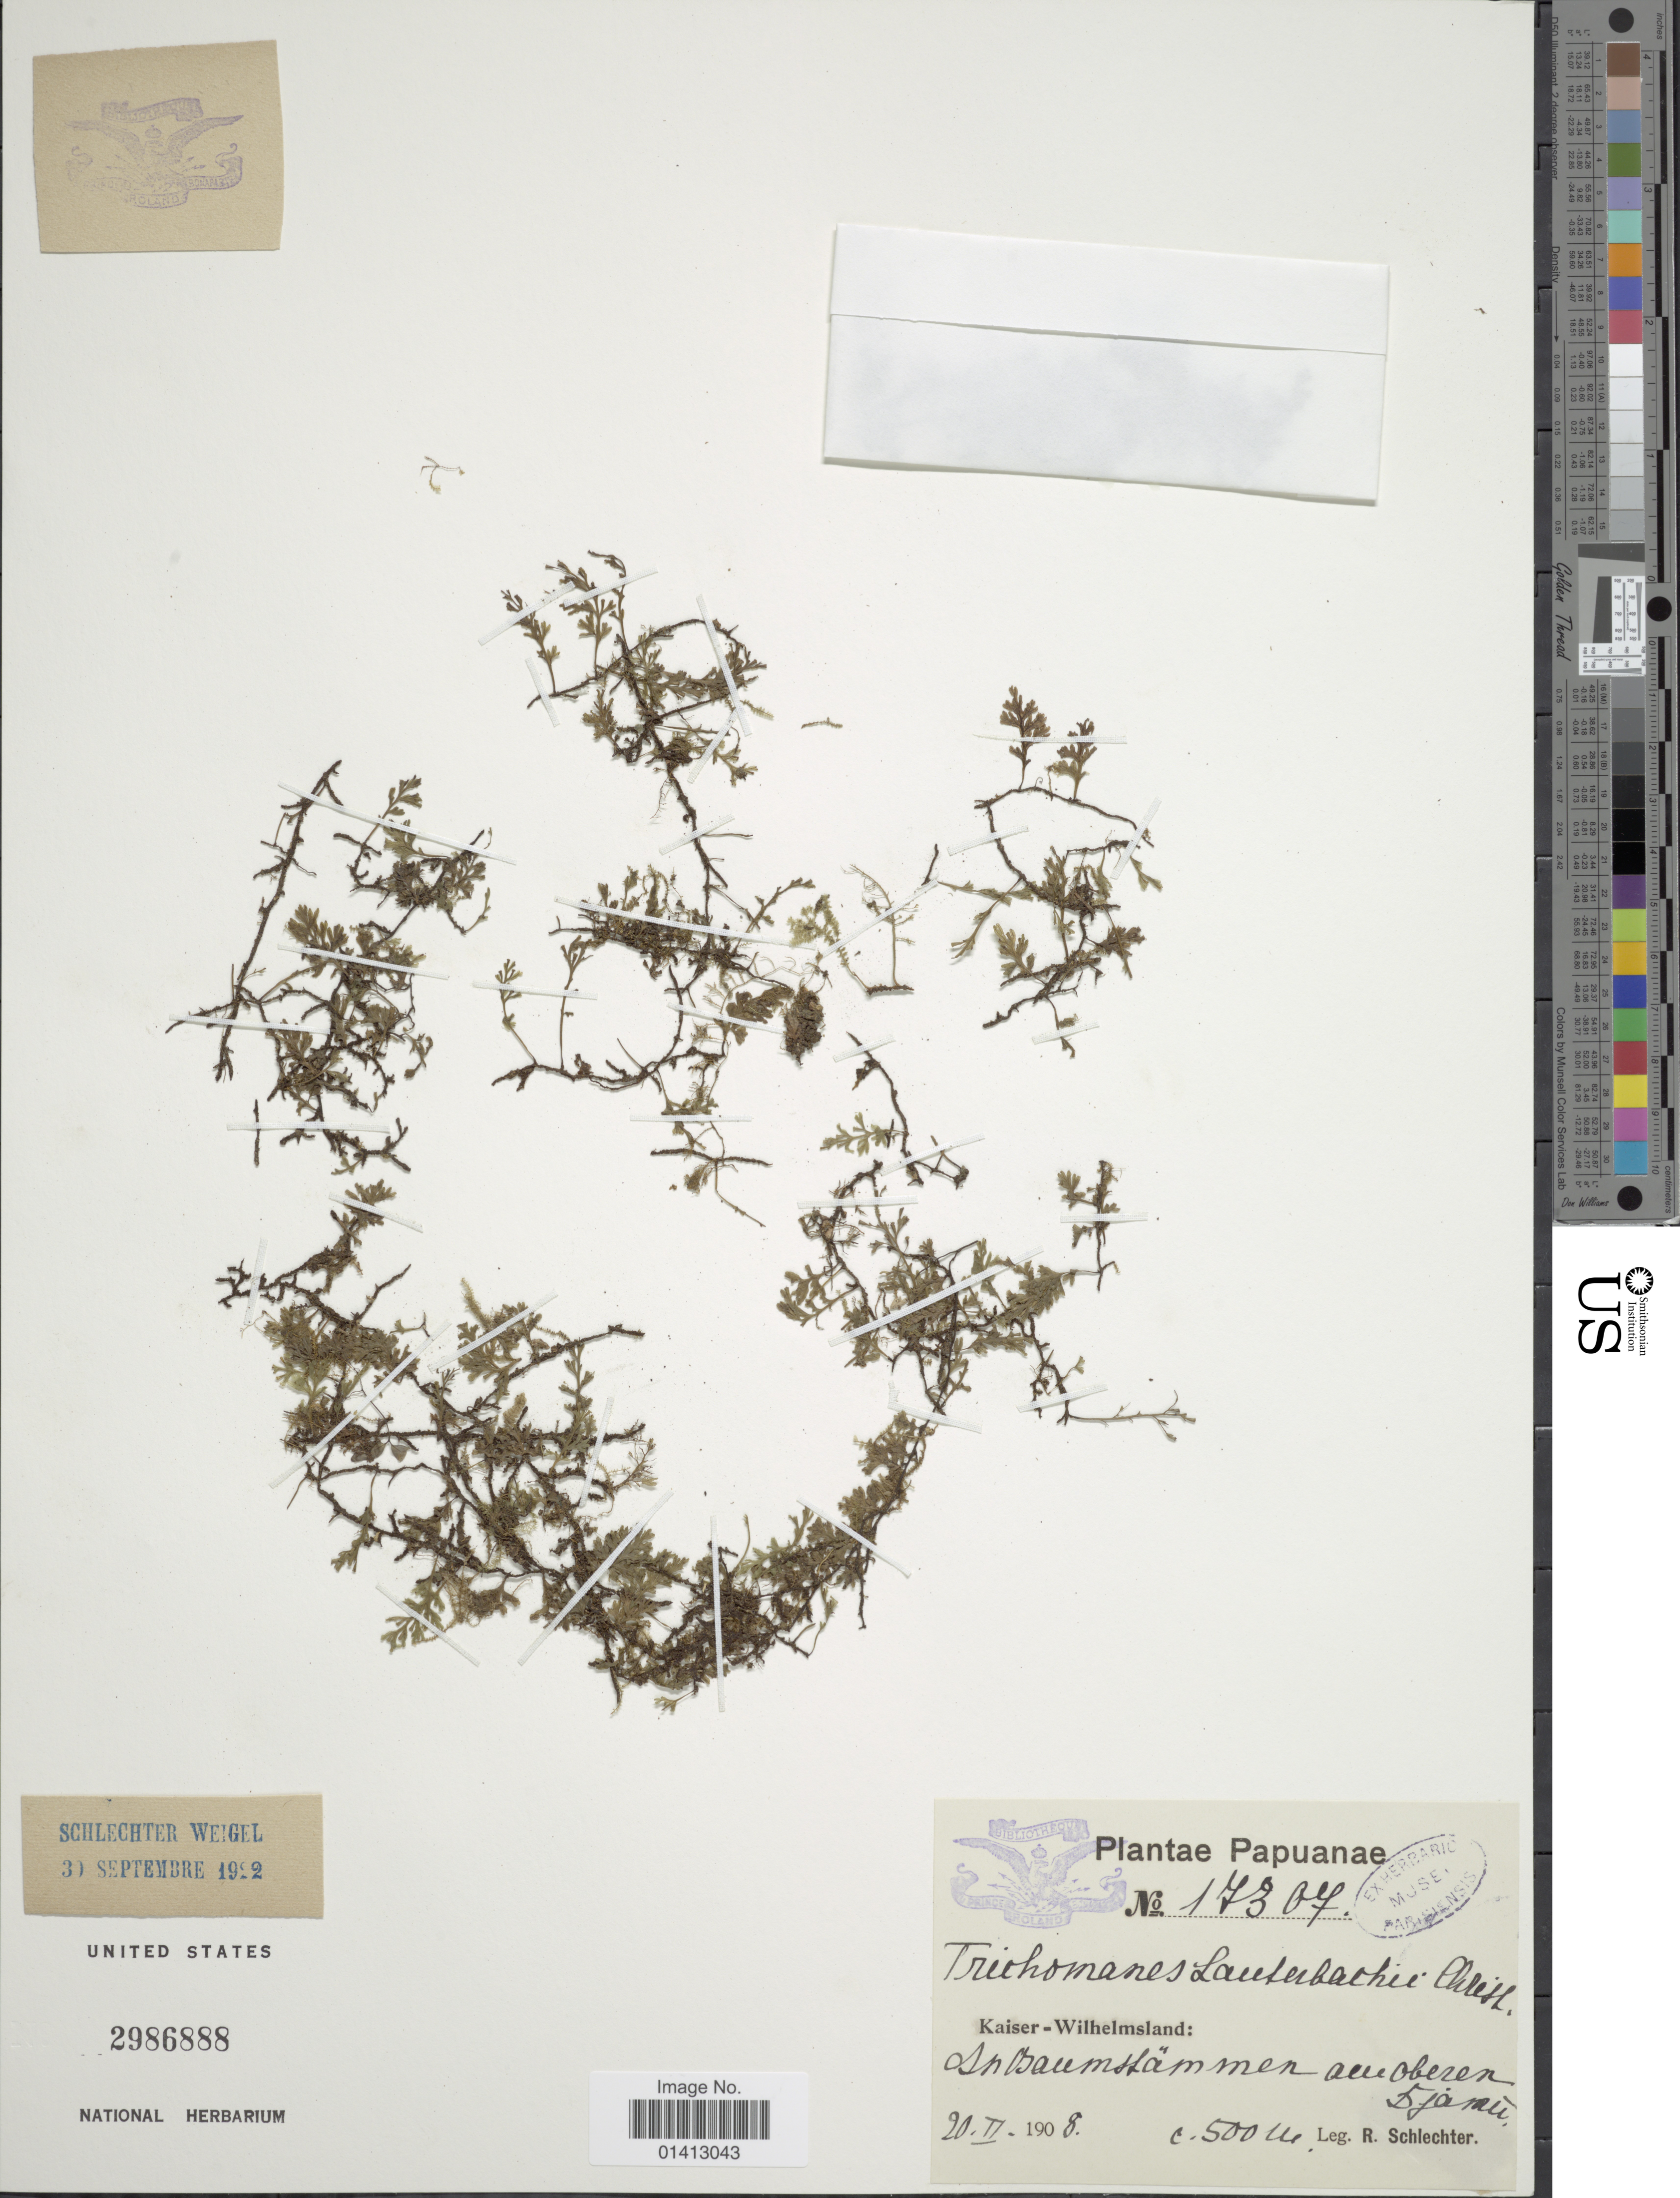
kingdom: Plantae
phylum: Tracheophyta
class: Polypodiopsida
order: Hymenophyllales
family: Hymenophyllaceae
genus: Crepidomanes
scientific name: Crepidomanes lauterbachii (Christ) comb. ined., 2015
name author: (Christ)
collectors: F. R. R. Schlechter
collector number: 17307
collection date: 1908-02-20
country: Papua New Guinea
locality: An Baumstämmen am oberen Djamu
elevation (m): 500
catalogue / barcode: US 2986888